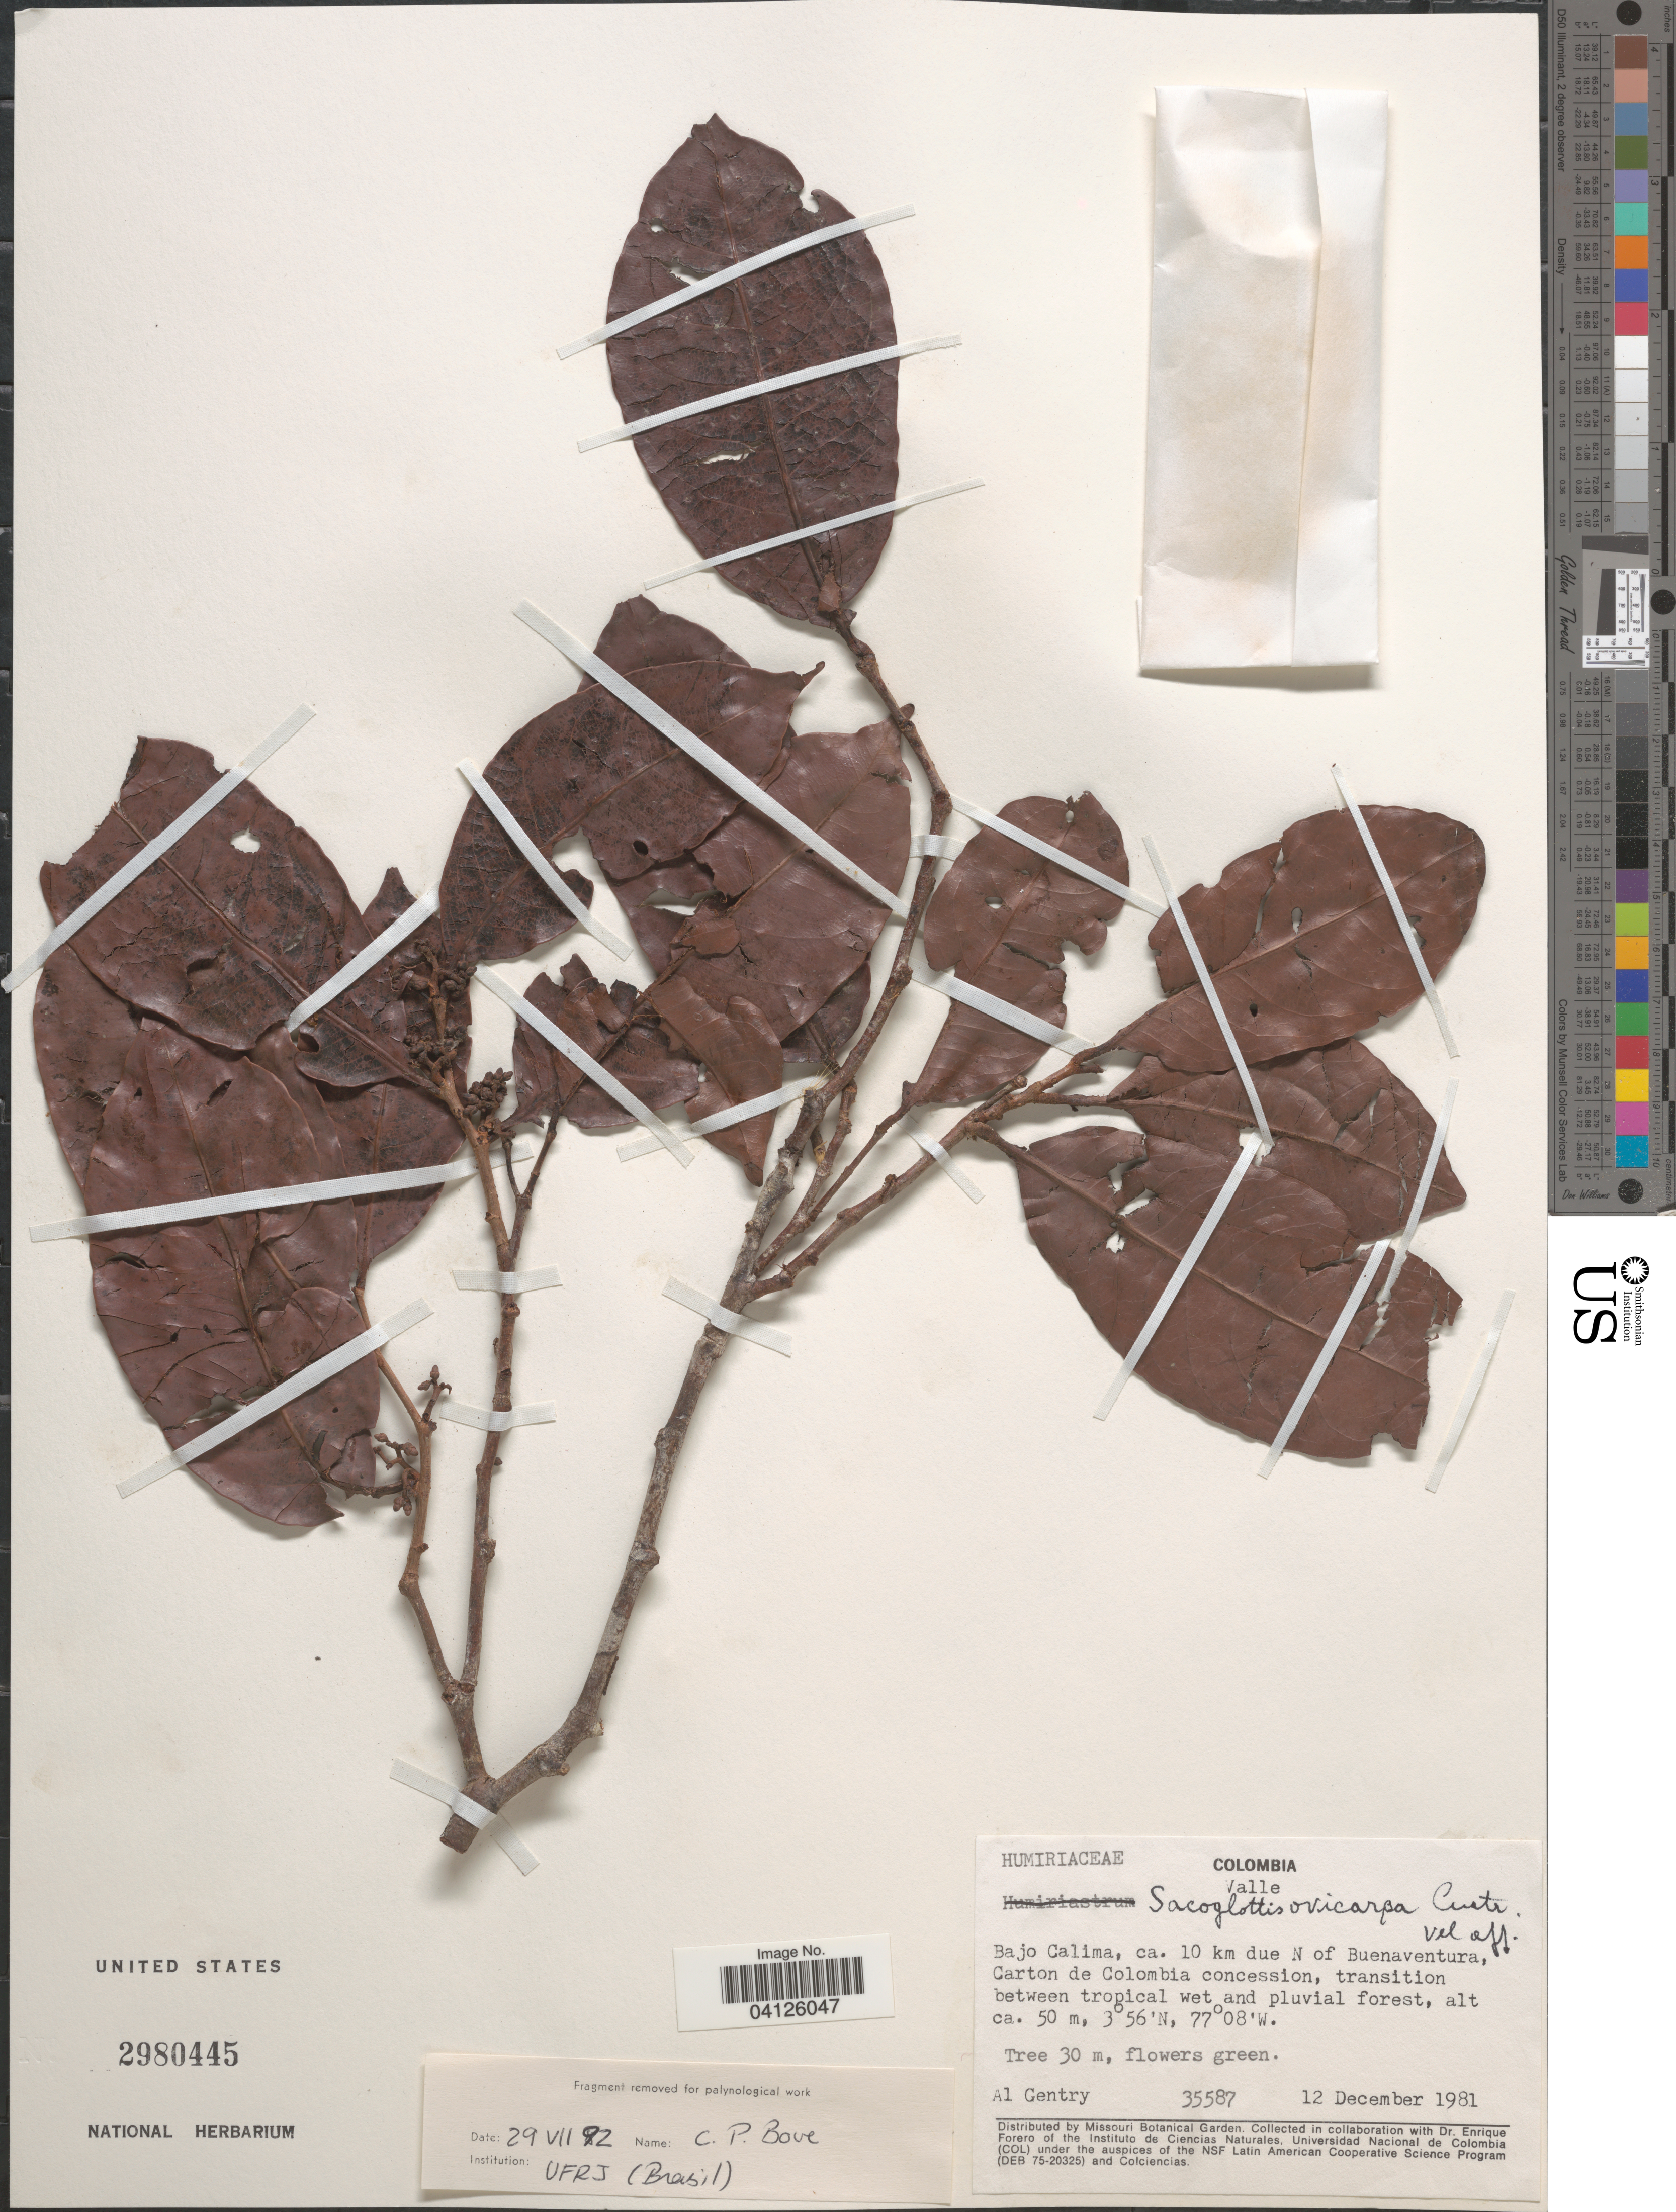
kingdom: Plantae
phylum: Tracheophyta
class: Magnoliopsida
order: Malpighiales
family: Humiriaceae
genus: Sacoglottis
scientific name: Sacoglottis ovicarpa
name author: Cuatrec.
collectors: A. H. Gentry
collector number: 35587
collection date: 1981-12-12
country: Colombia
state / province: Valle del Cauca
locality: Valle. Bajo Calima, ca. 10 km due N of Buenaventura, Carton de Colombia concession.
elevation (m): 50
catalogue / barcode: US 2980445